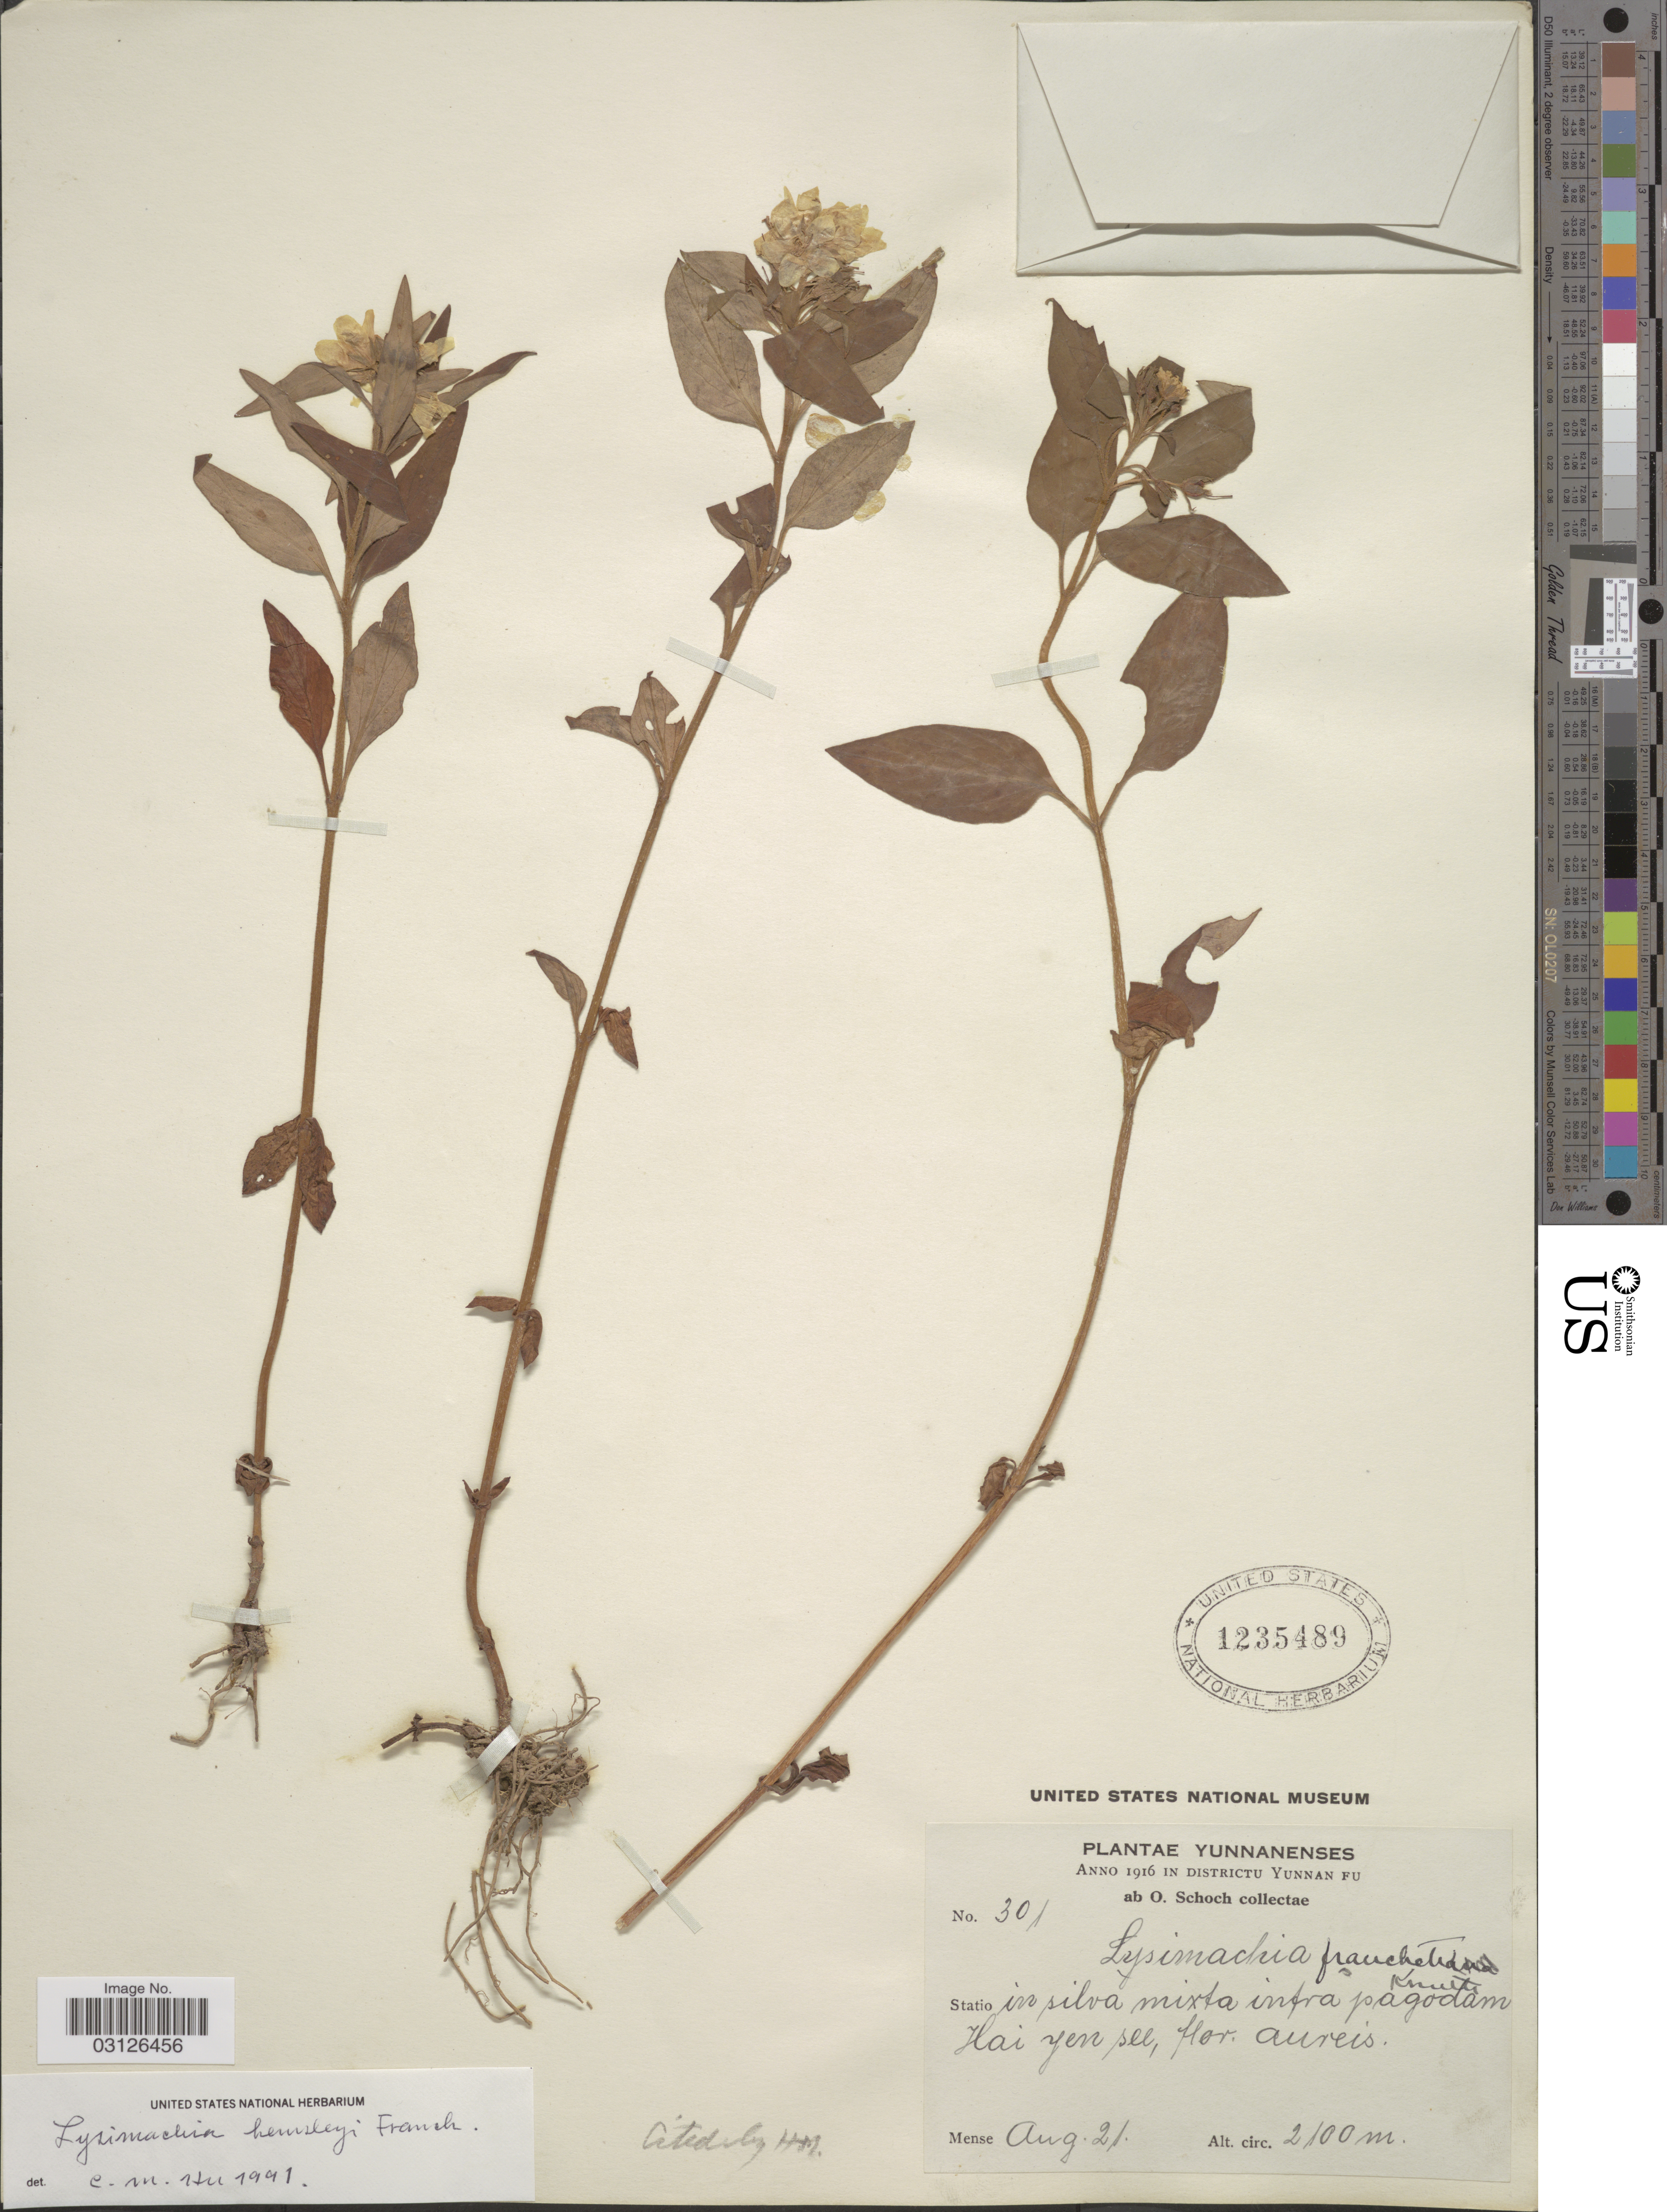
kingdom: Plantae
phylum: Tracheophyta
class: Magnoliopsida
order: Ericales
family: Primulaceae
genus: Lysimachia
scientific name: Lysimachia hemsleyi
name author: Franch.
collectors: O. Schoch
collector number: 301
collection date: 1916-08-21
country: China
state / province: Yunnan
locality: Districtu Yunnan Fu. Hai yen see.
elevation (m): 2100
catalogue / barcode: US 1235489